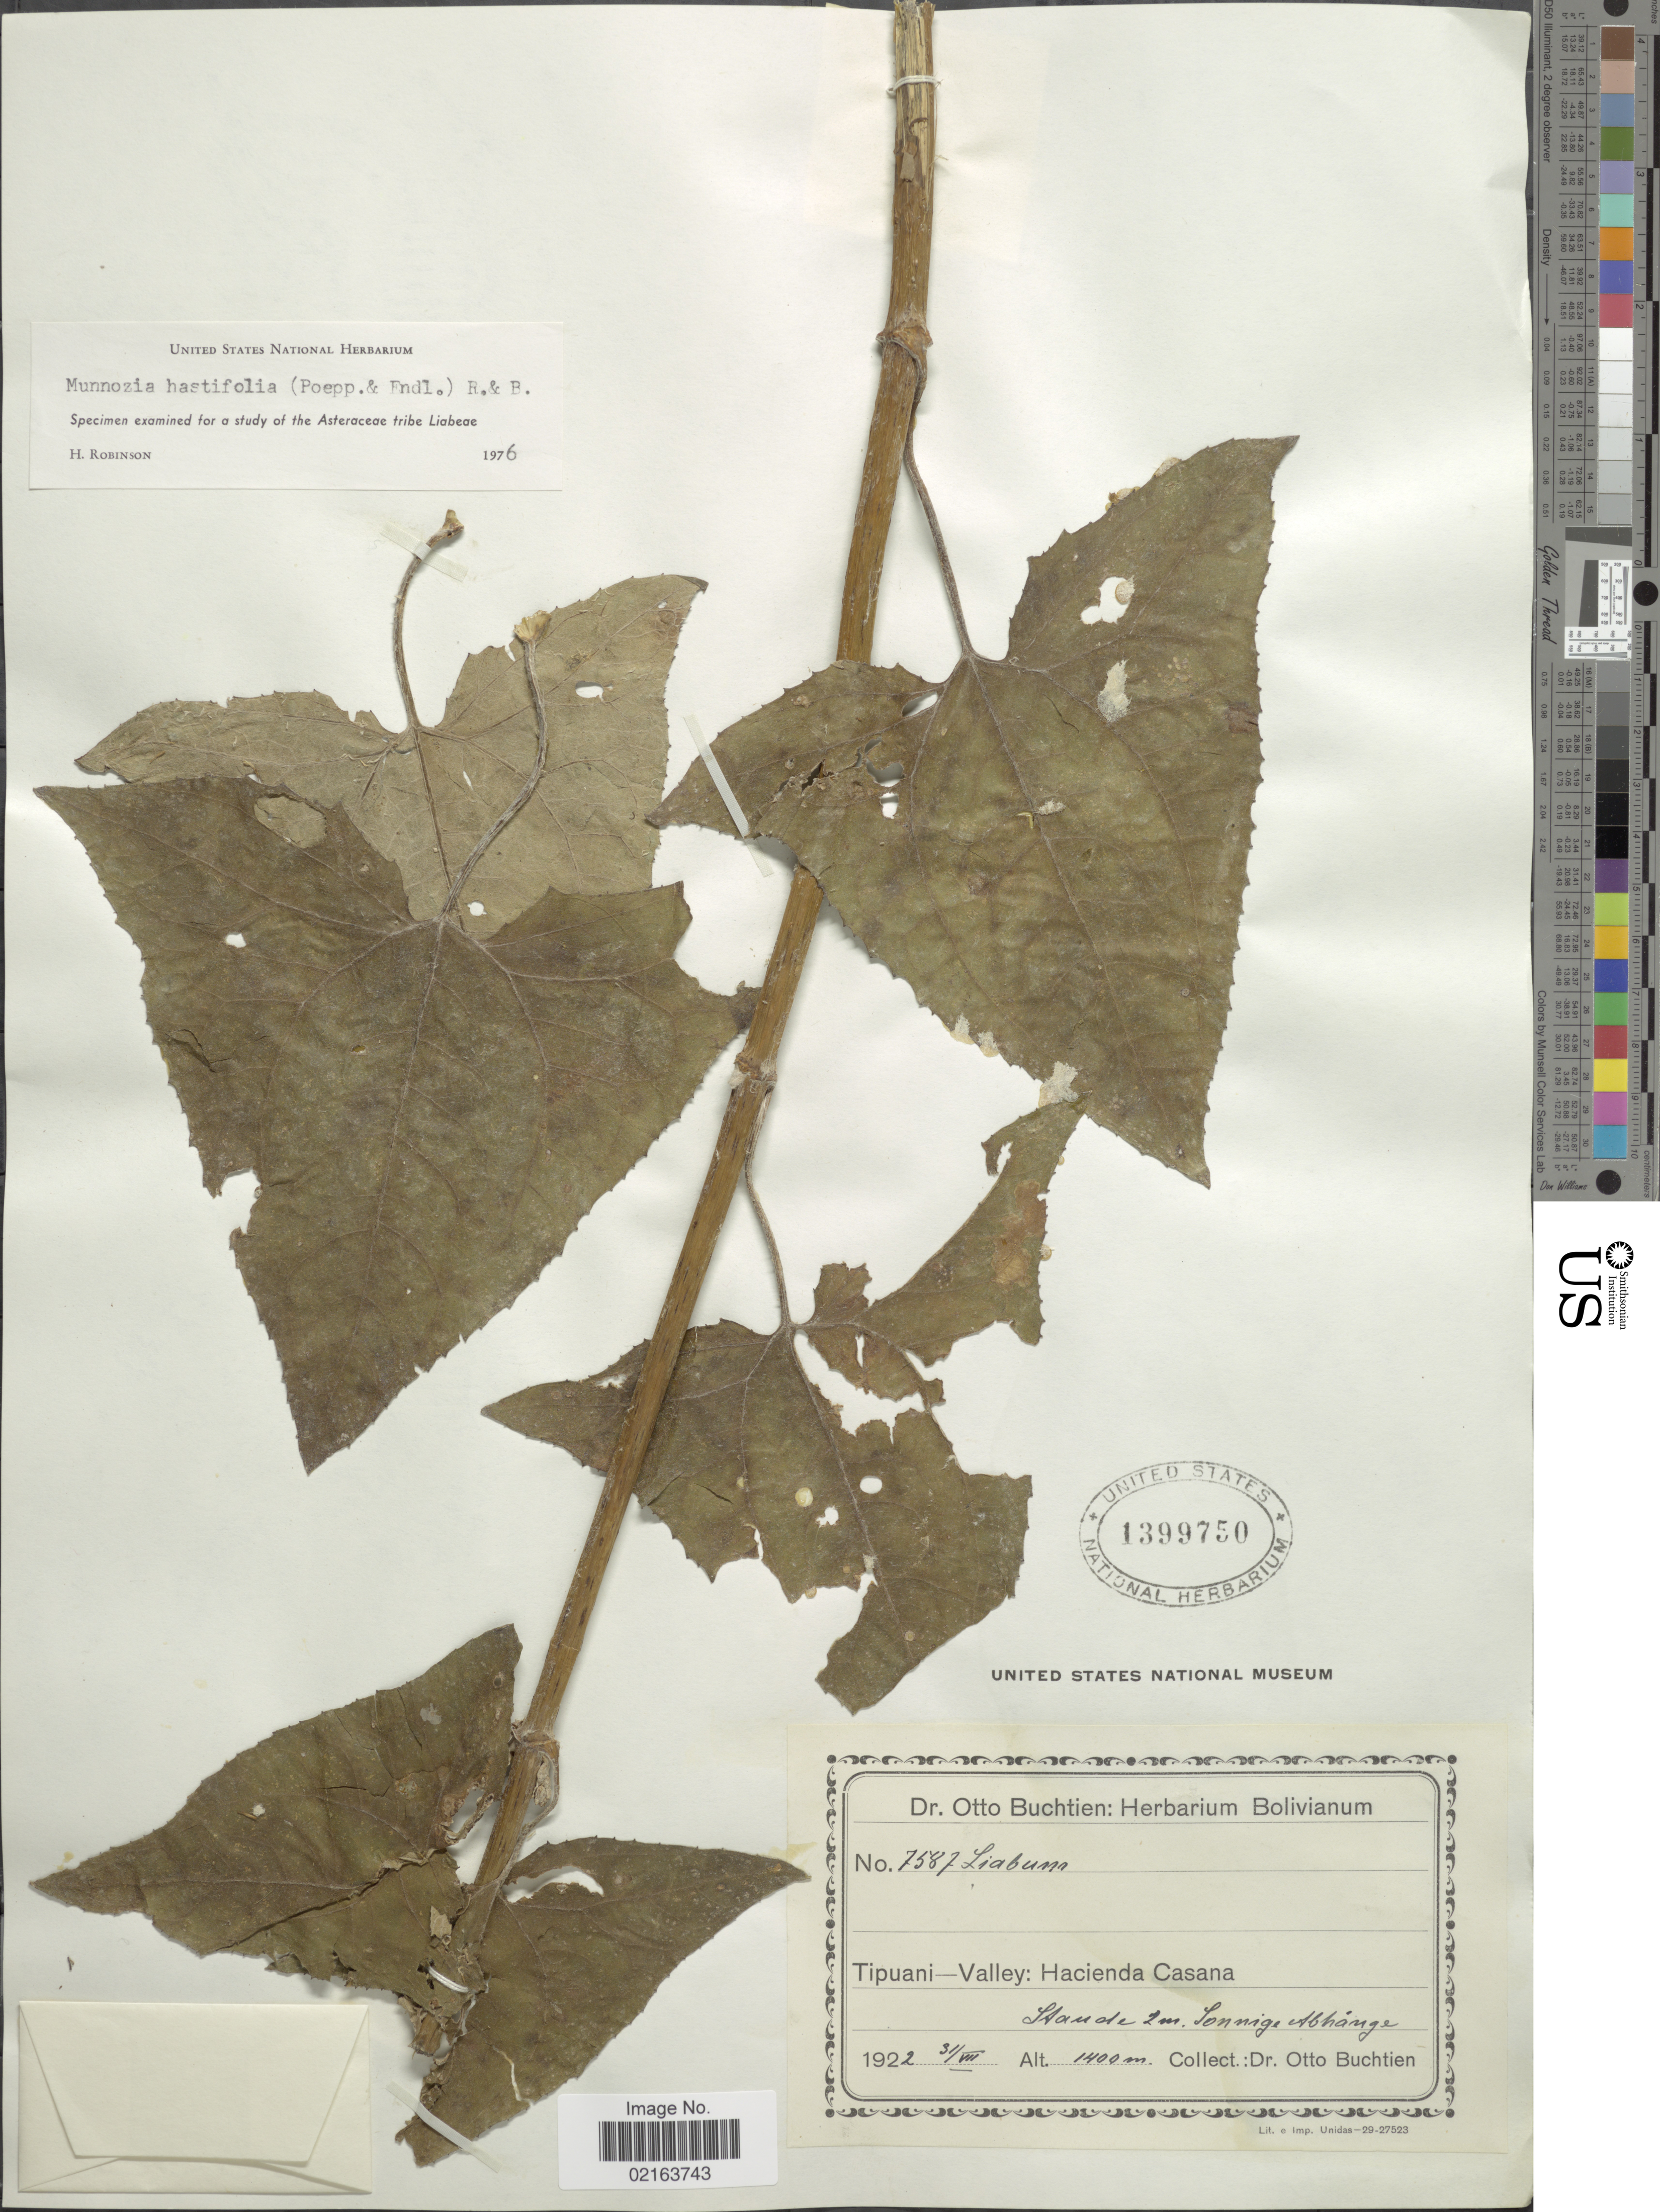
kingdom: Plantae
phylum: Tracheophyta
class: Magnoliopsida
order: Asterales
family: Asteraceae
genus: Munnozia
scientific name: Munnozia hastifolia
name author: (Poepp.) H. Rob. & Brettell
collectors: O. Buchtien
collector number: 7587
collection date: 1922-08-31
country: Bolivia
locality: Tipuani Valley: Hacienda Casana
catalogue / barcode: US 1399750